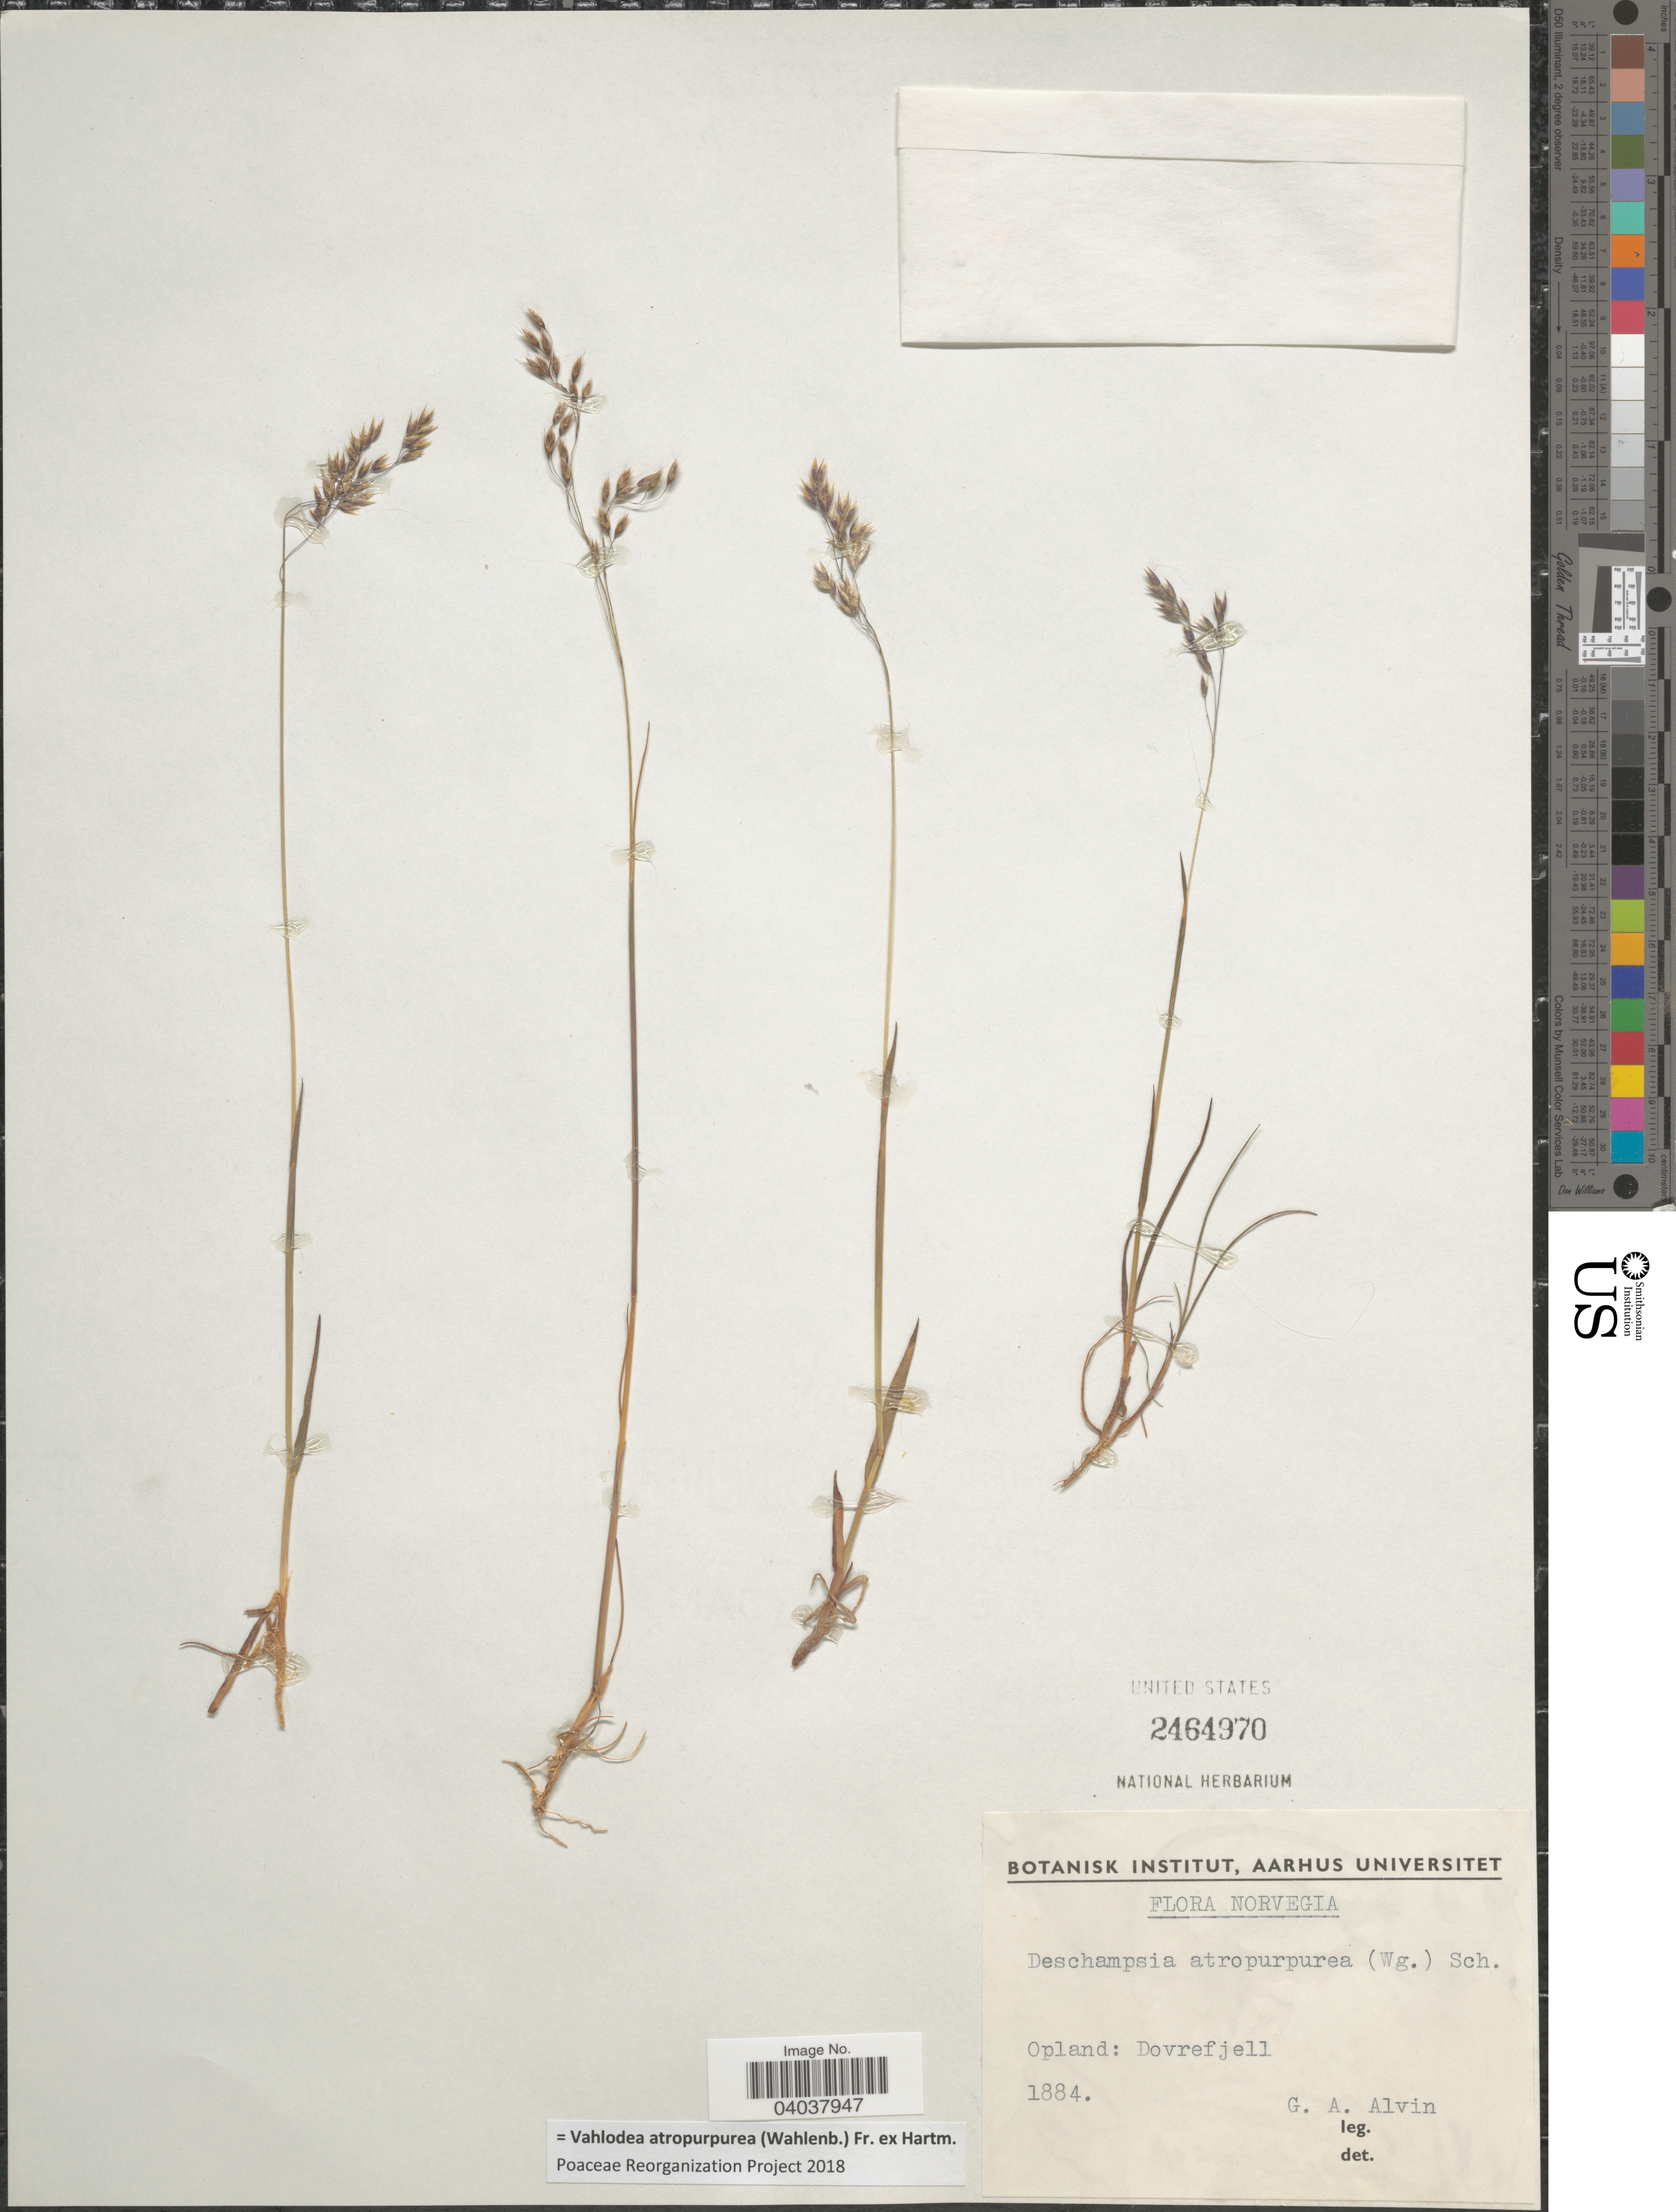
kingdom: Plantae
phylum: Tracheophyta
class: Liliopsida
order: Poales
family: Poaceae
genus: Vahlodea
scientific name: Vahlodea atropurpurea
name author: (Wahlenb.) Fr. ex Hartm.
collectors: G. Alvin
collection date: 1884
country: Norway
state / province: Oppland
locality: Norvegia. Opland: Dovrefjell.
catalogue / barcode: US 2464970